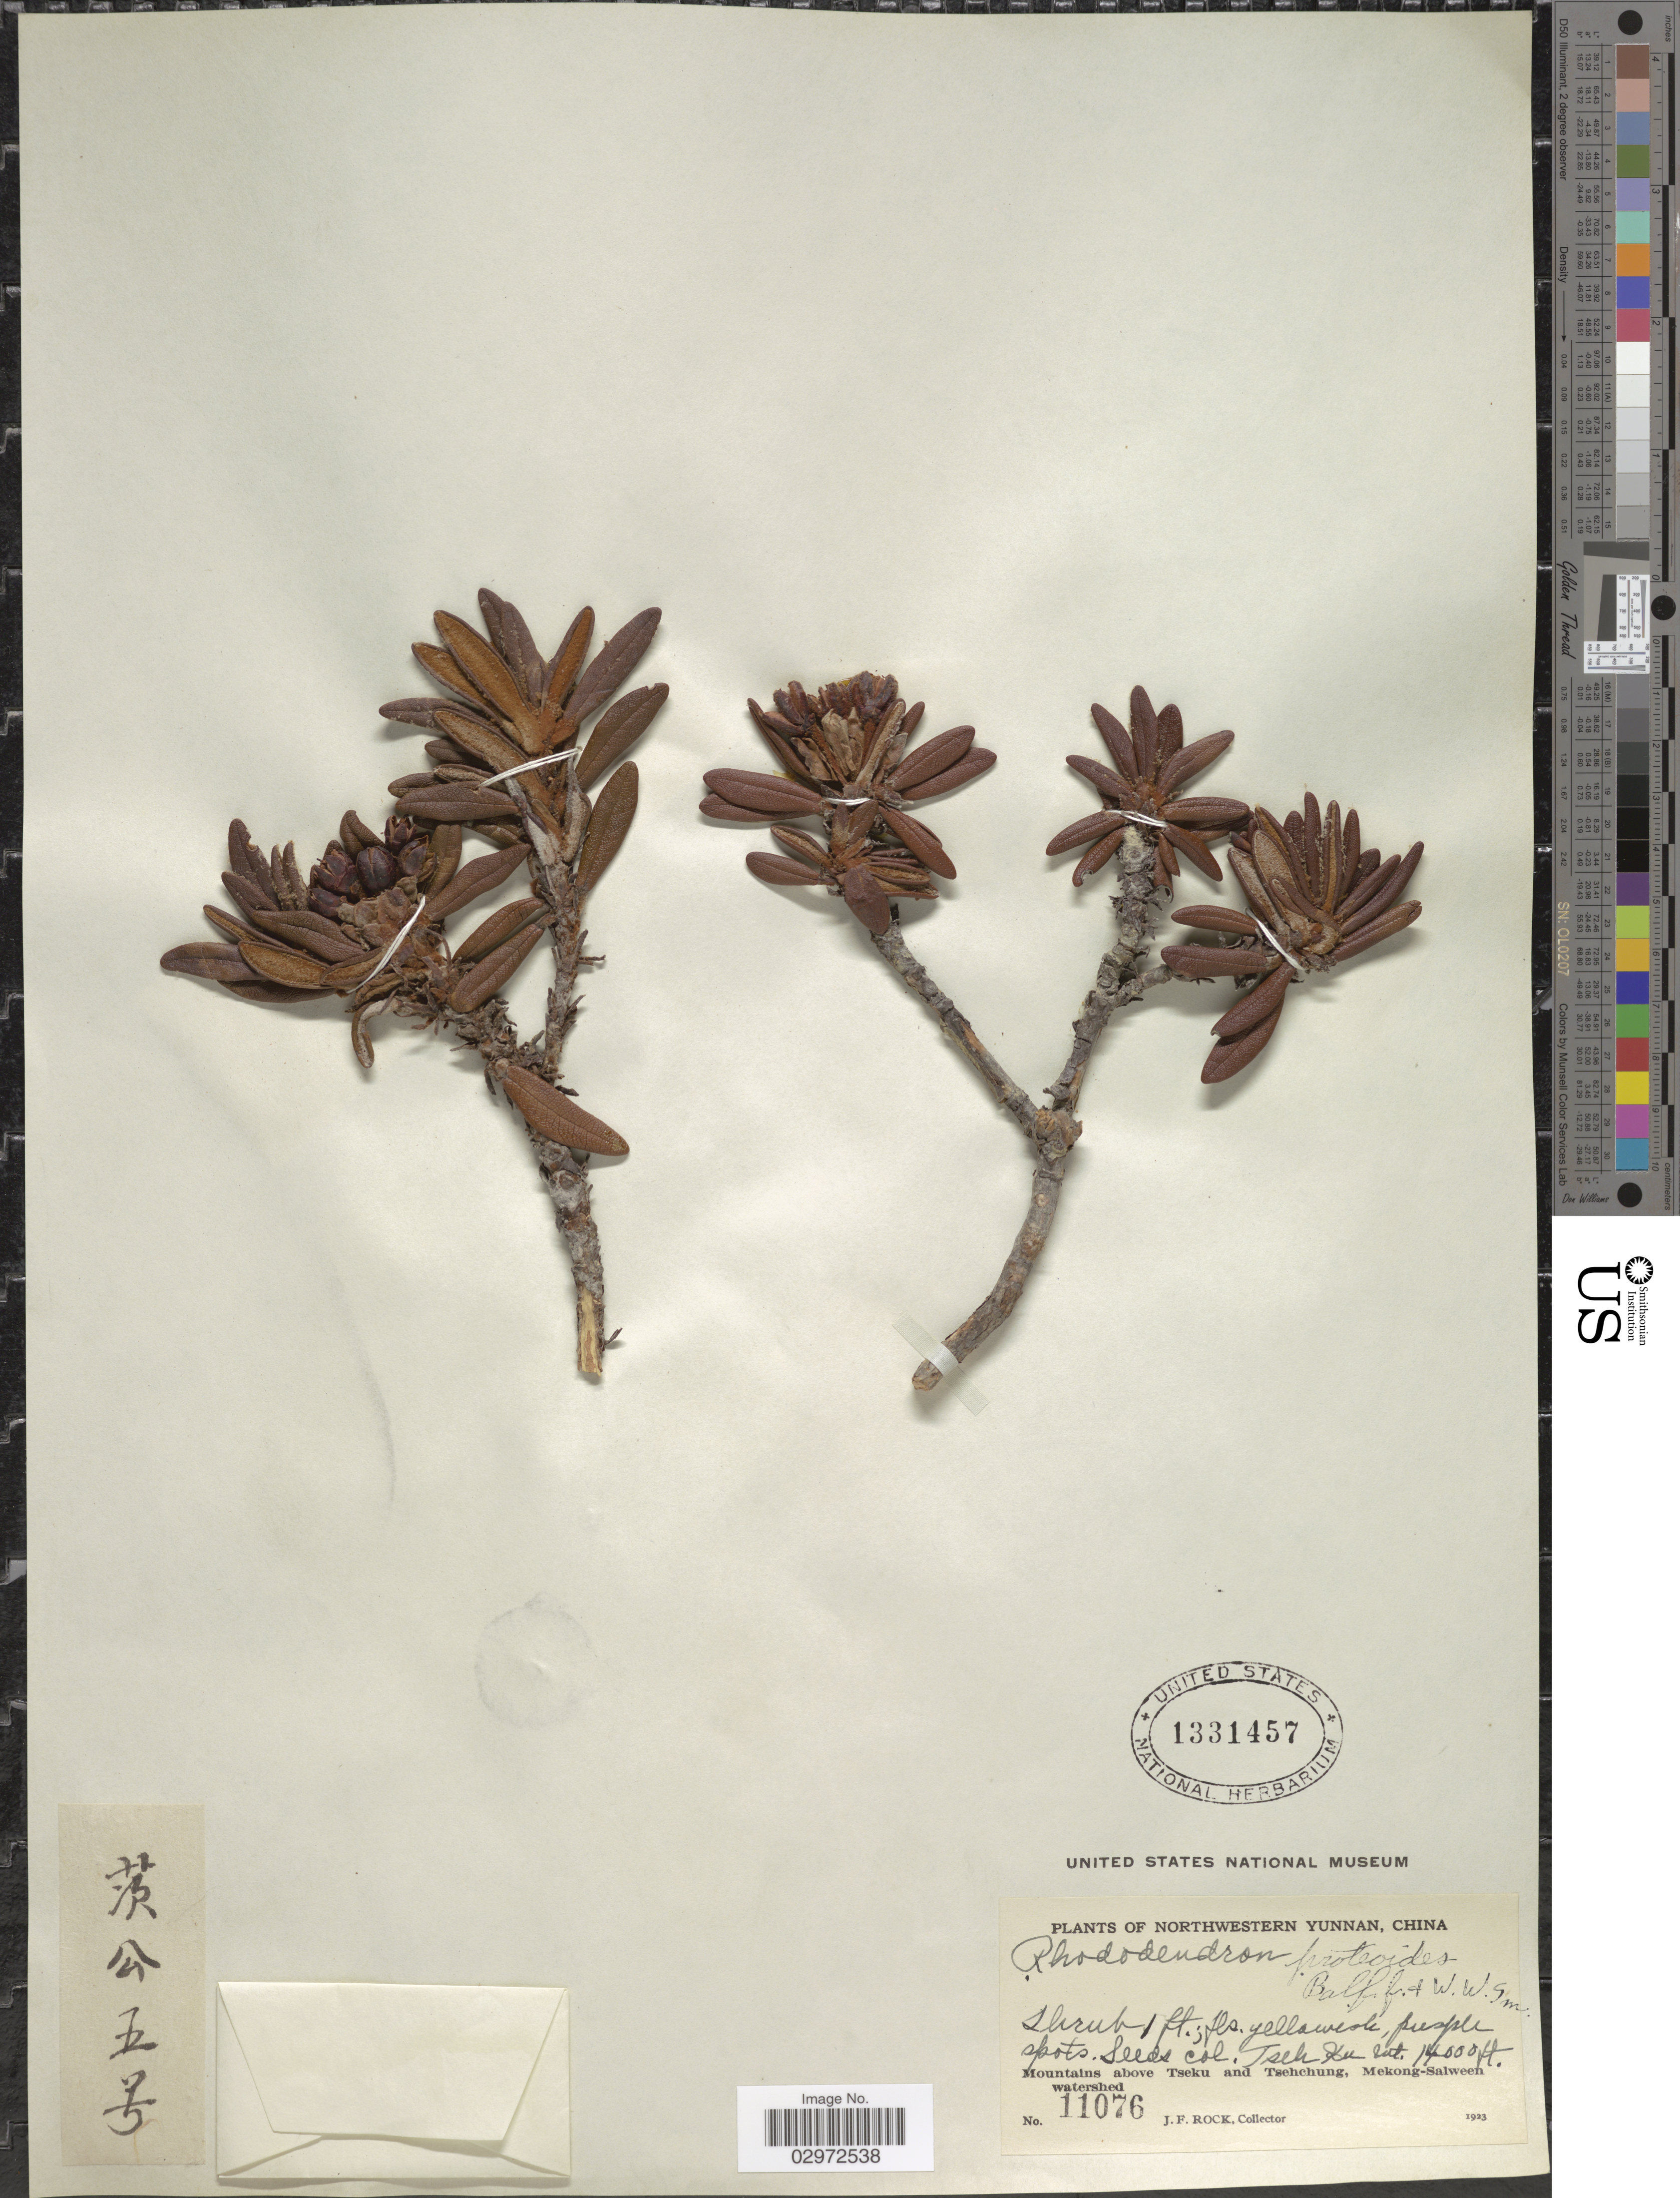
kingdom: Plantae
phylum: Tracheophyta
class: Magnoliopsida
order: Ericales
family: Ericaceae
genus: Rhododendron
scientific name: Rhododendron proteoides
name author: Balf. f. & W.W. Sm.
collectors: J. Rock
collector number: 11076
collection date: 1923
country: China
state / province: Yunnan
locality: Tseh Ku. Mountains above Tseku and Tsehchung, Mekong-Salween watershed.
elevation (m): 4267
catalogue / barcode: US 1331457